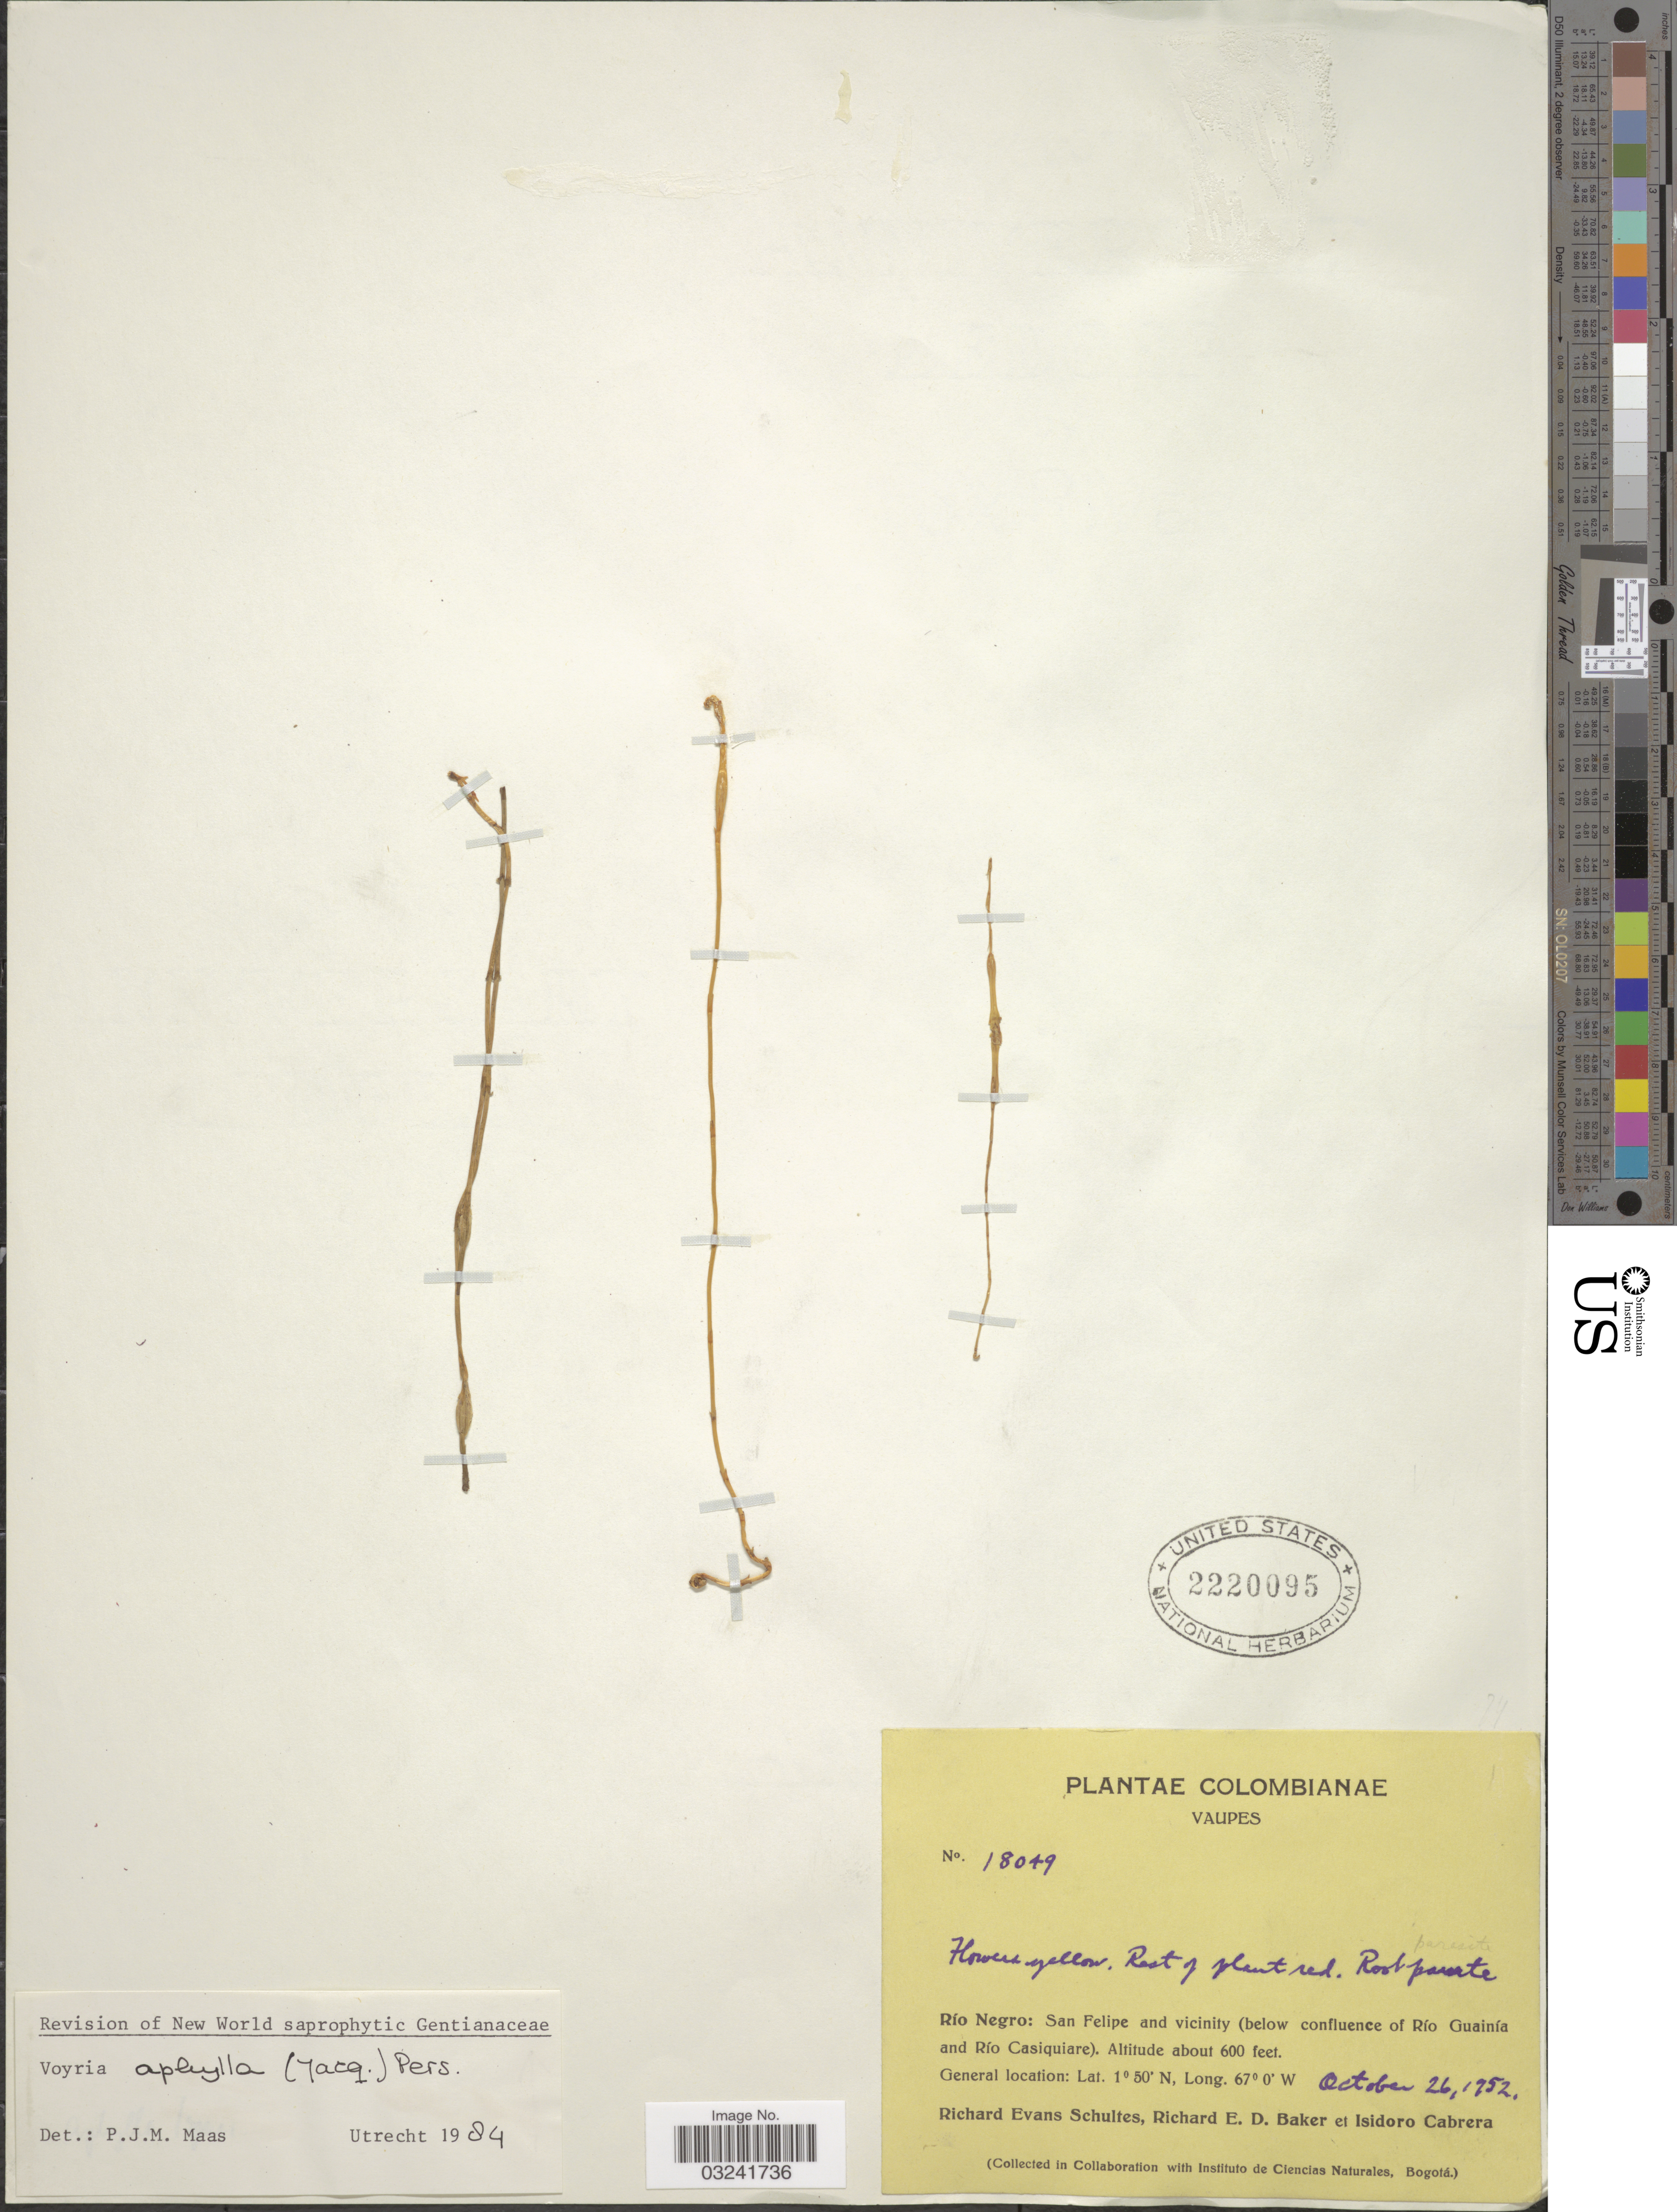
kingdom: Plantae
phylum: Tracheophyta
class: Magnoliopsida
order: Gentianales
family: Gentianaceae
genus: Voyria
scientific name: Voyria aphylla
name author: (Jacq.) Pers.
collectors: R. E. Schultes, R. E. D. Baker & I. Cabrera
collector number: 18049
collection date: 1952-10-26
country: Colombia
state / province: Vaupés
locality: Río Negro: San Felipe and vicinity (below confluence of Río Guainía and Río Casiquiare).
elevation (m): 183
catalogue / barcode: US 2220095